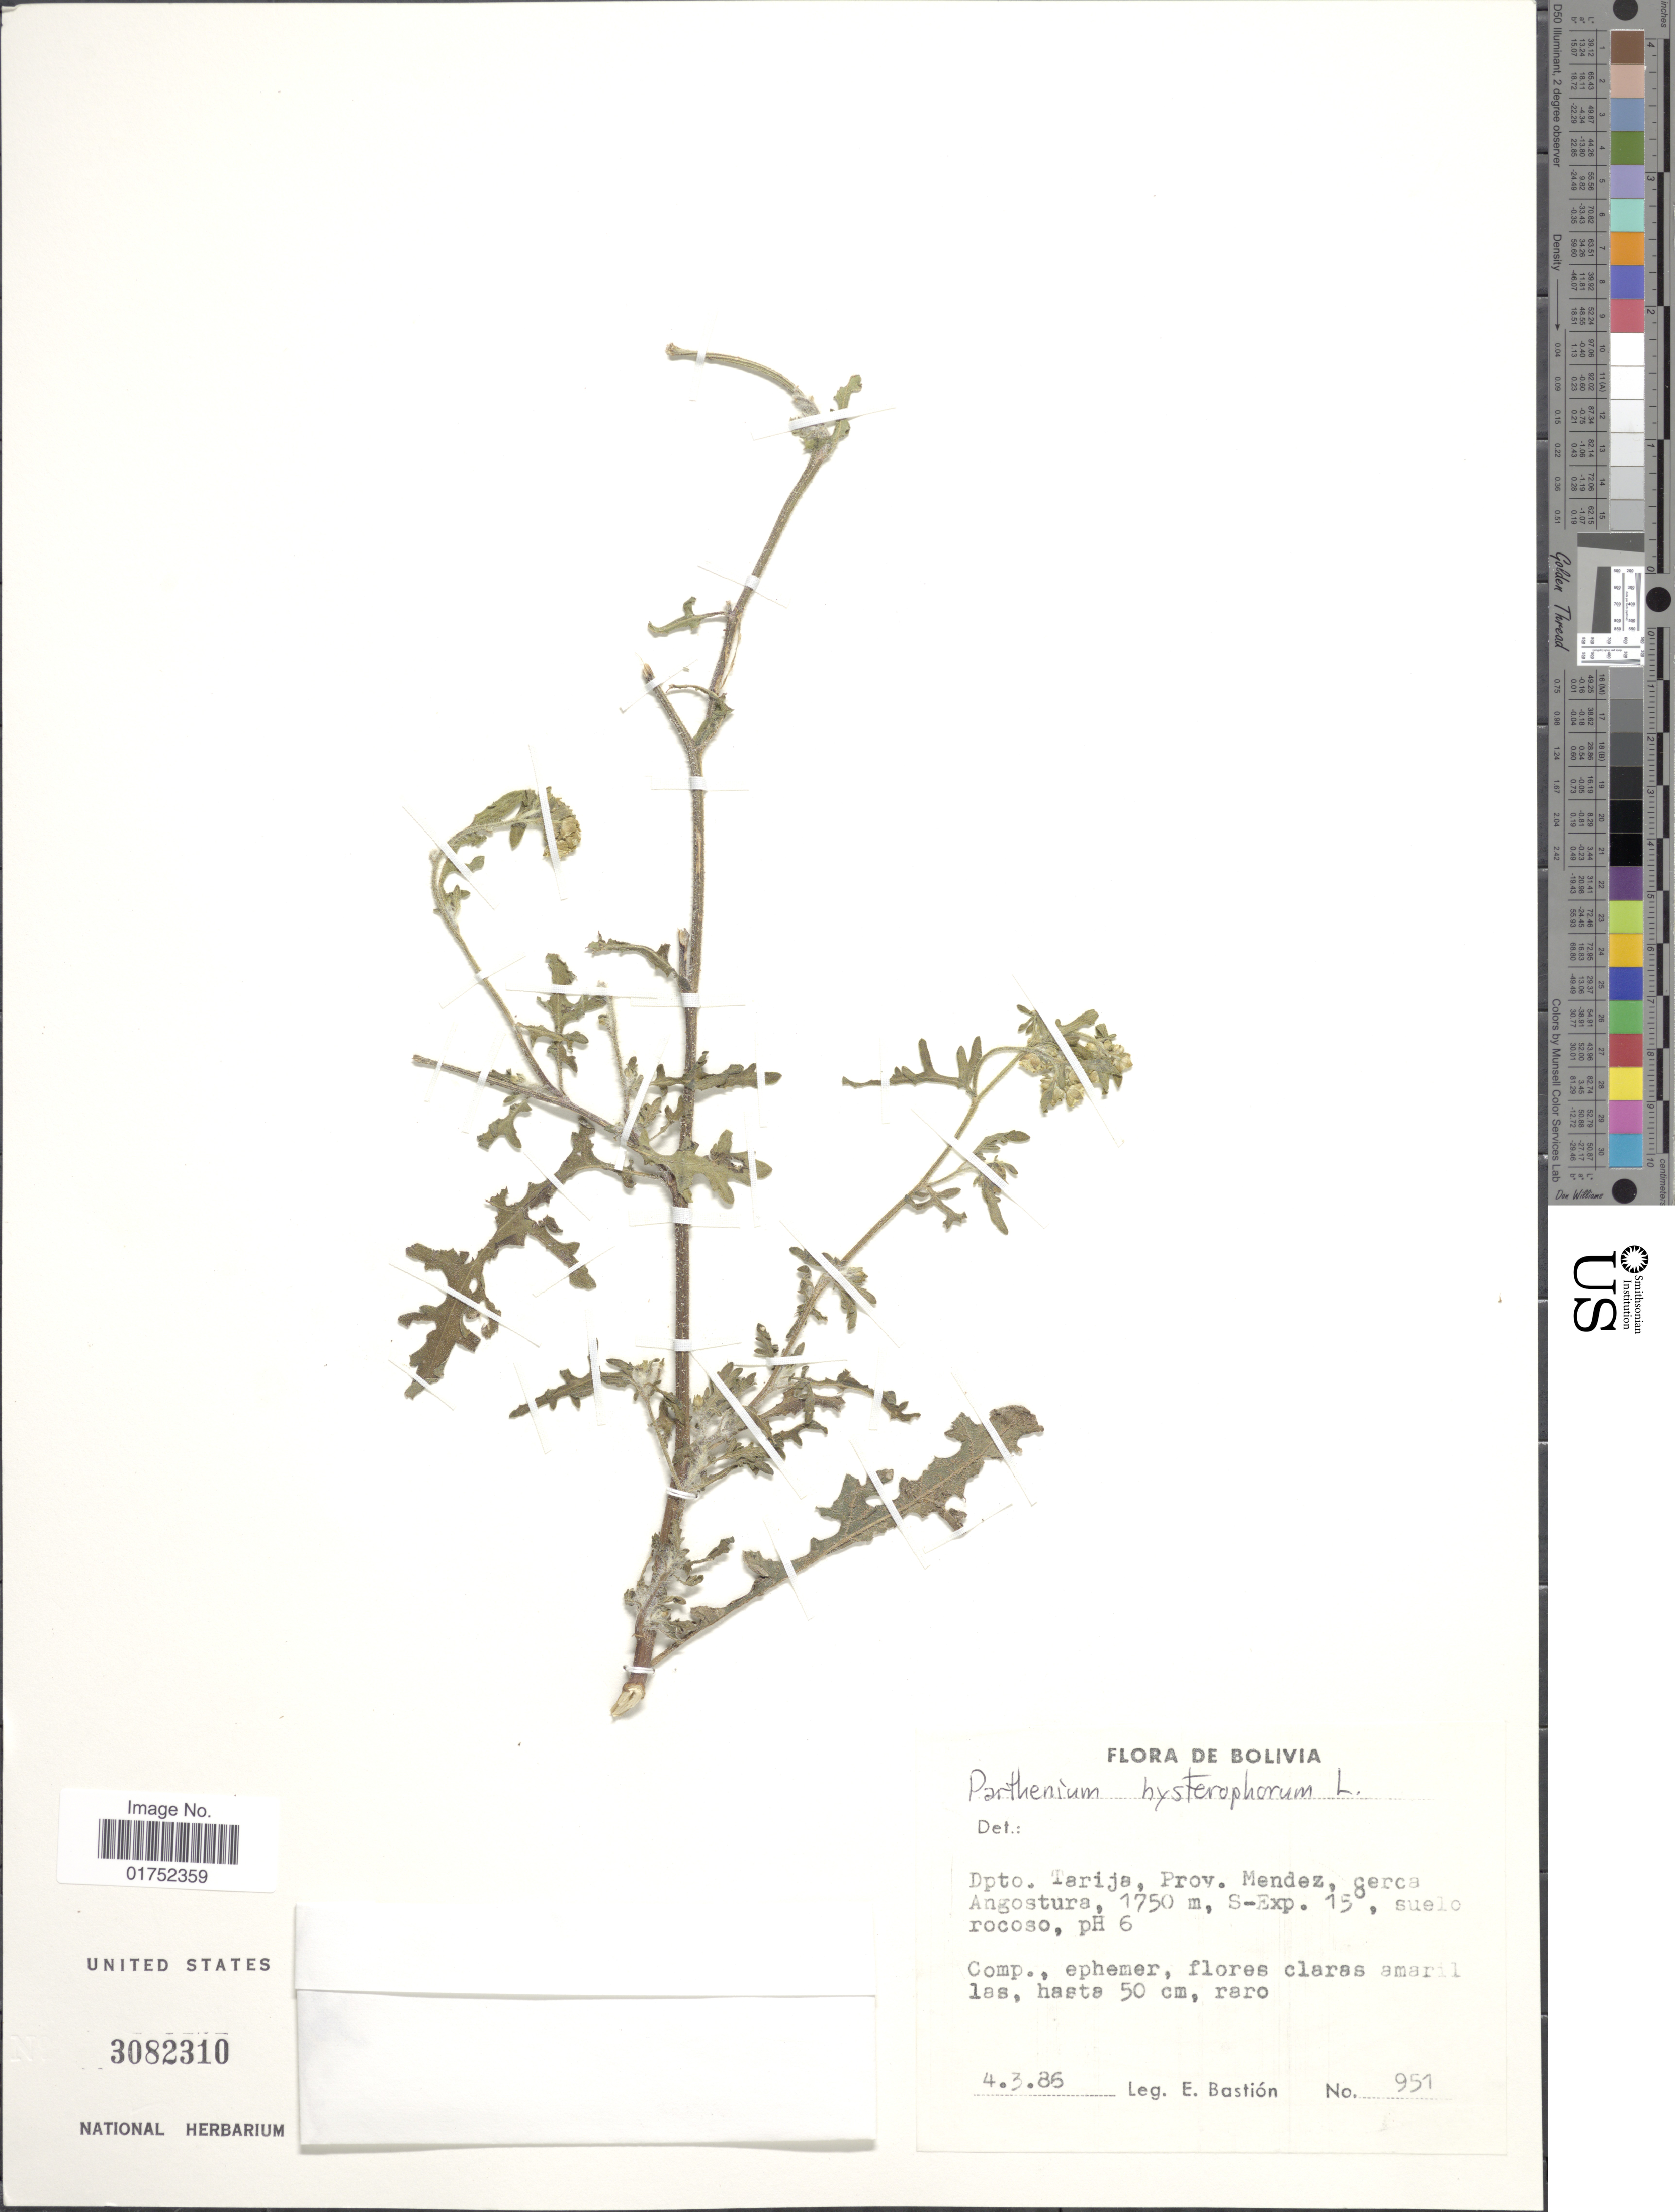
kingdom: Plantae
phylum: Tracheophyta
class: Magnoliopsida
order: Asterales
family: Asteraceae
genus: Parthenium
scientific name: Parthenium hysterophorus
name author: L.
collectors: E. Bastion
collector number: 951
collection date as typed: Transcribed d/m/y: 4/3/85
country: Bolivia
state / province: Tarija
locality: Prov. Mendez, cerca Angostura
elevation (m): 1750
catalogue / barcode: US 3082310